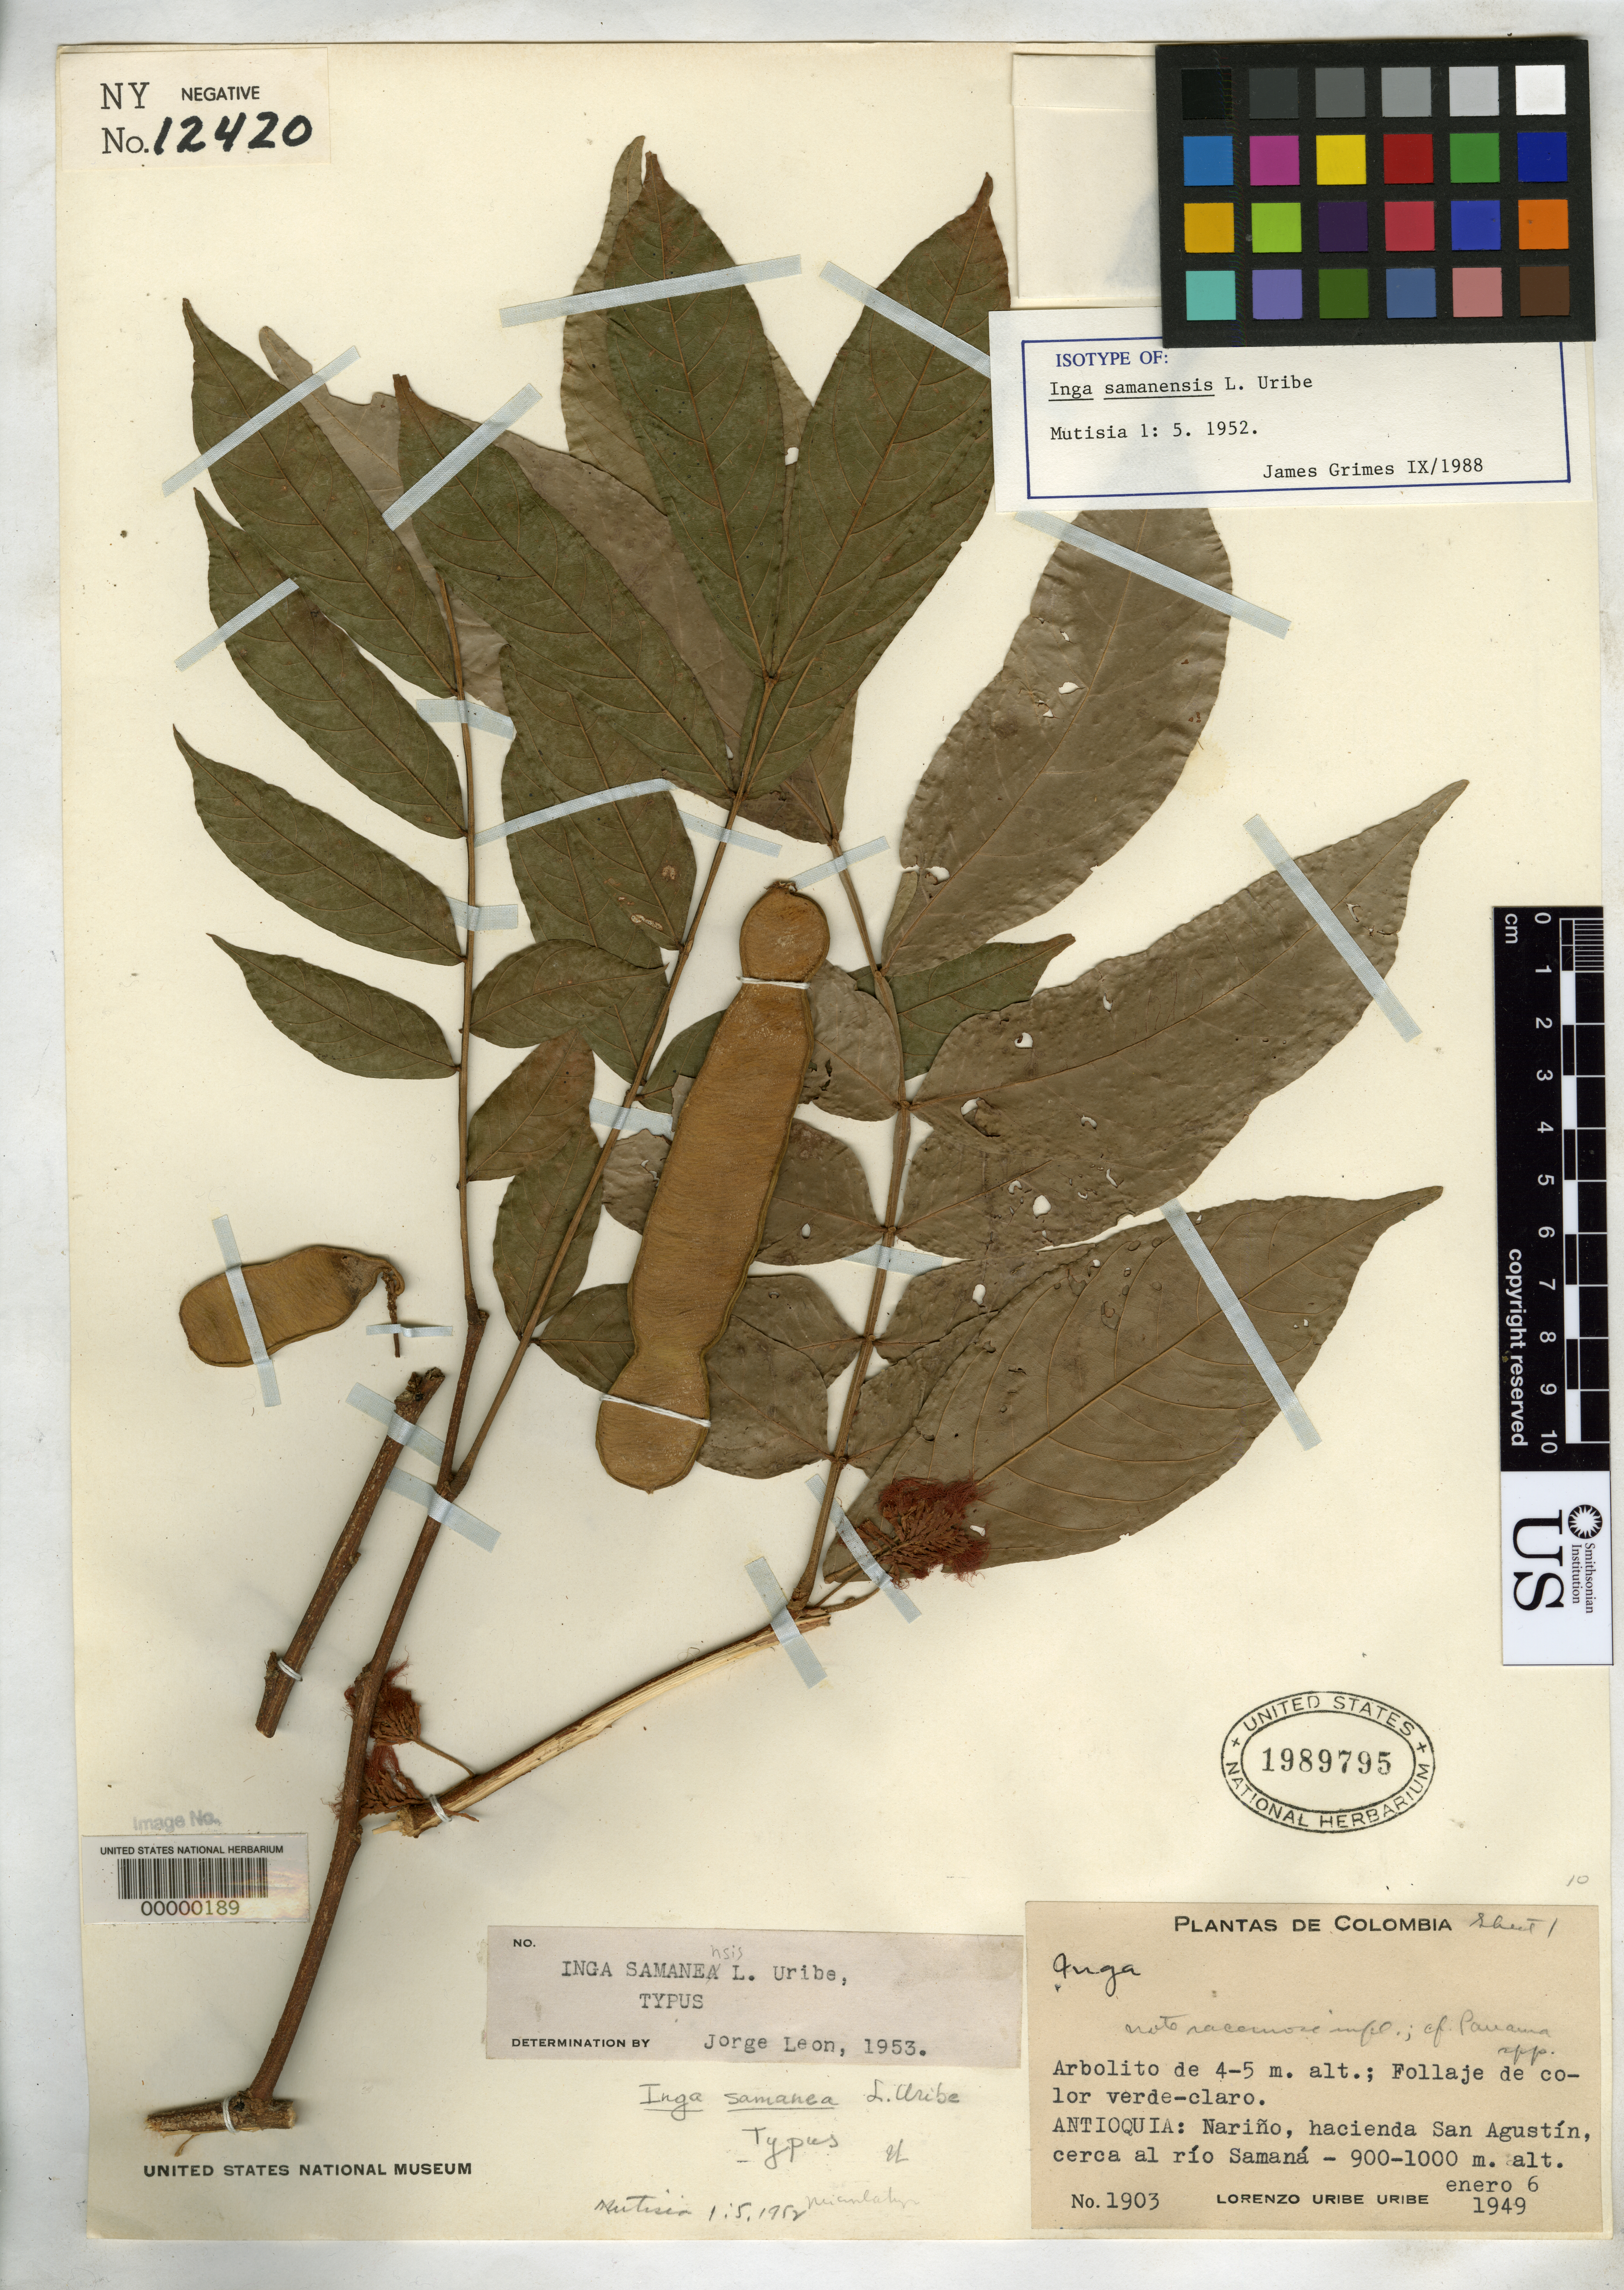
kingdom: Plantae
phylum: Tracheophyta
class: Magnoliopsida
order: Fabales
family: Fabaceae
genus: Inga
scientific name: Inga samanensis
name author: L. Uribe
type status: Isotype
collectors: L. Uribe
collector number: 1903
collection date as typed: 06 Jan 1949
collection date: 1949-01-06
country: Colombia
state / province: Antioquia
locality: Narino,Hacienda San Agustin, Rio Samana.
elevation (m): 900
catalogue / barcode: US 1989795